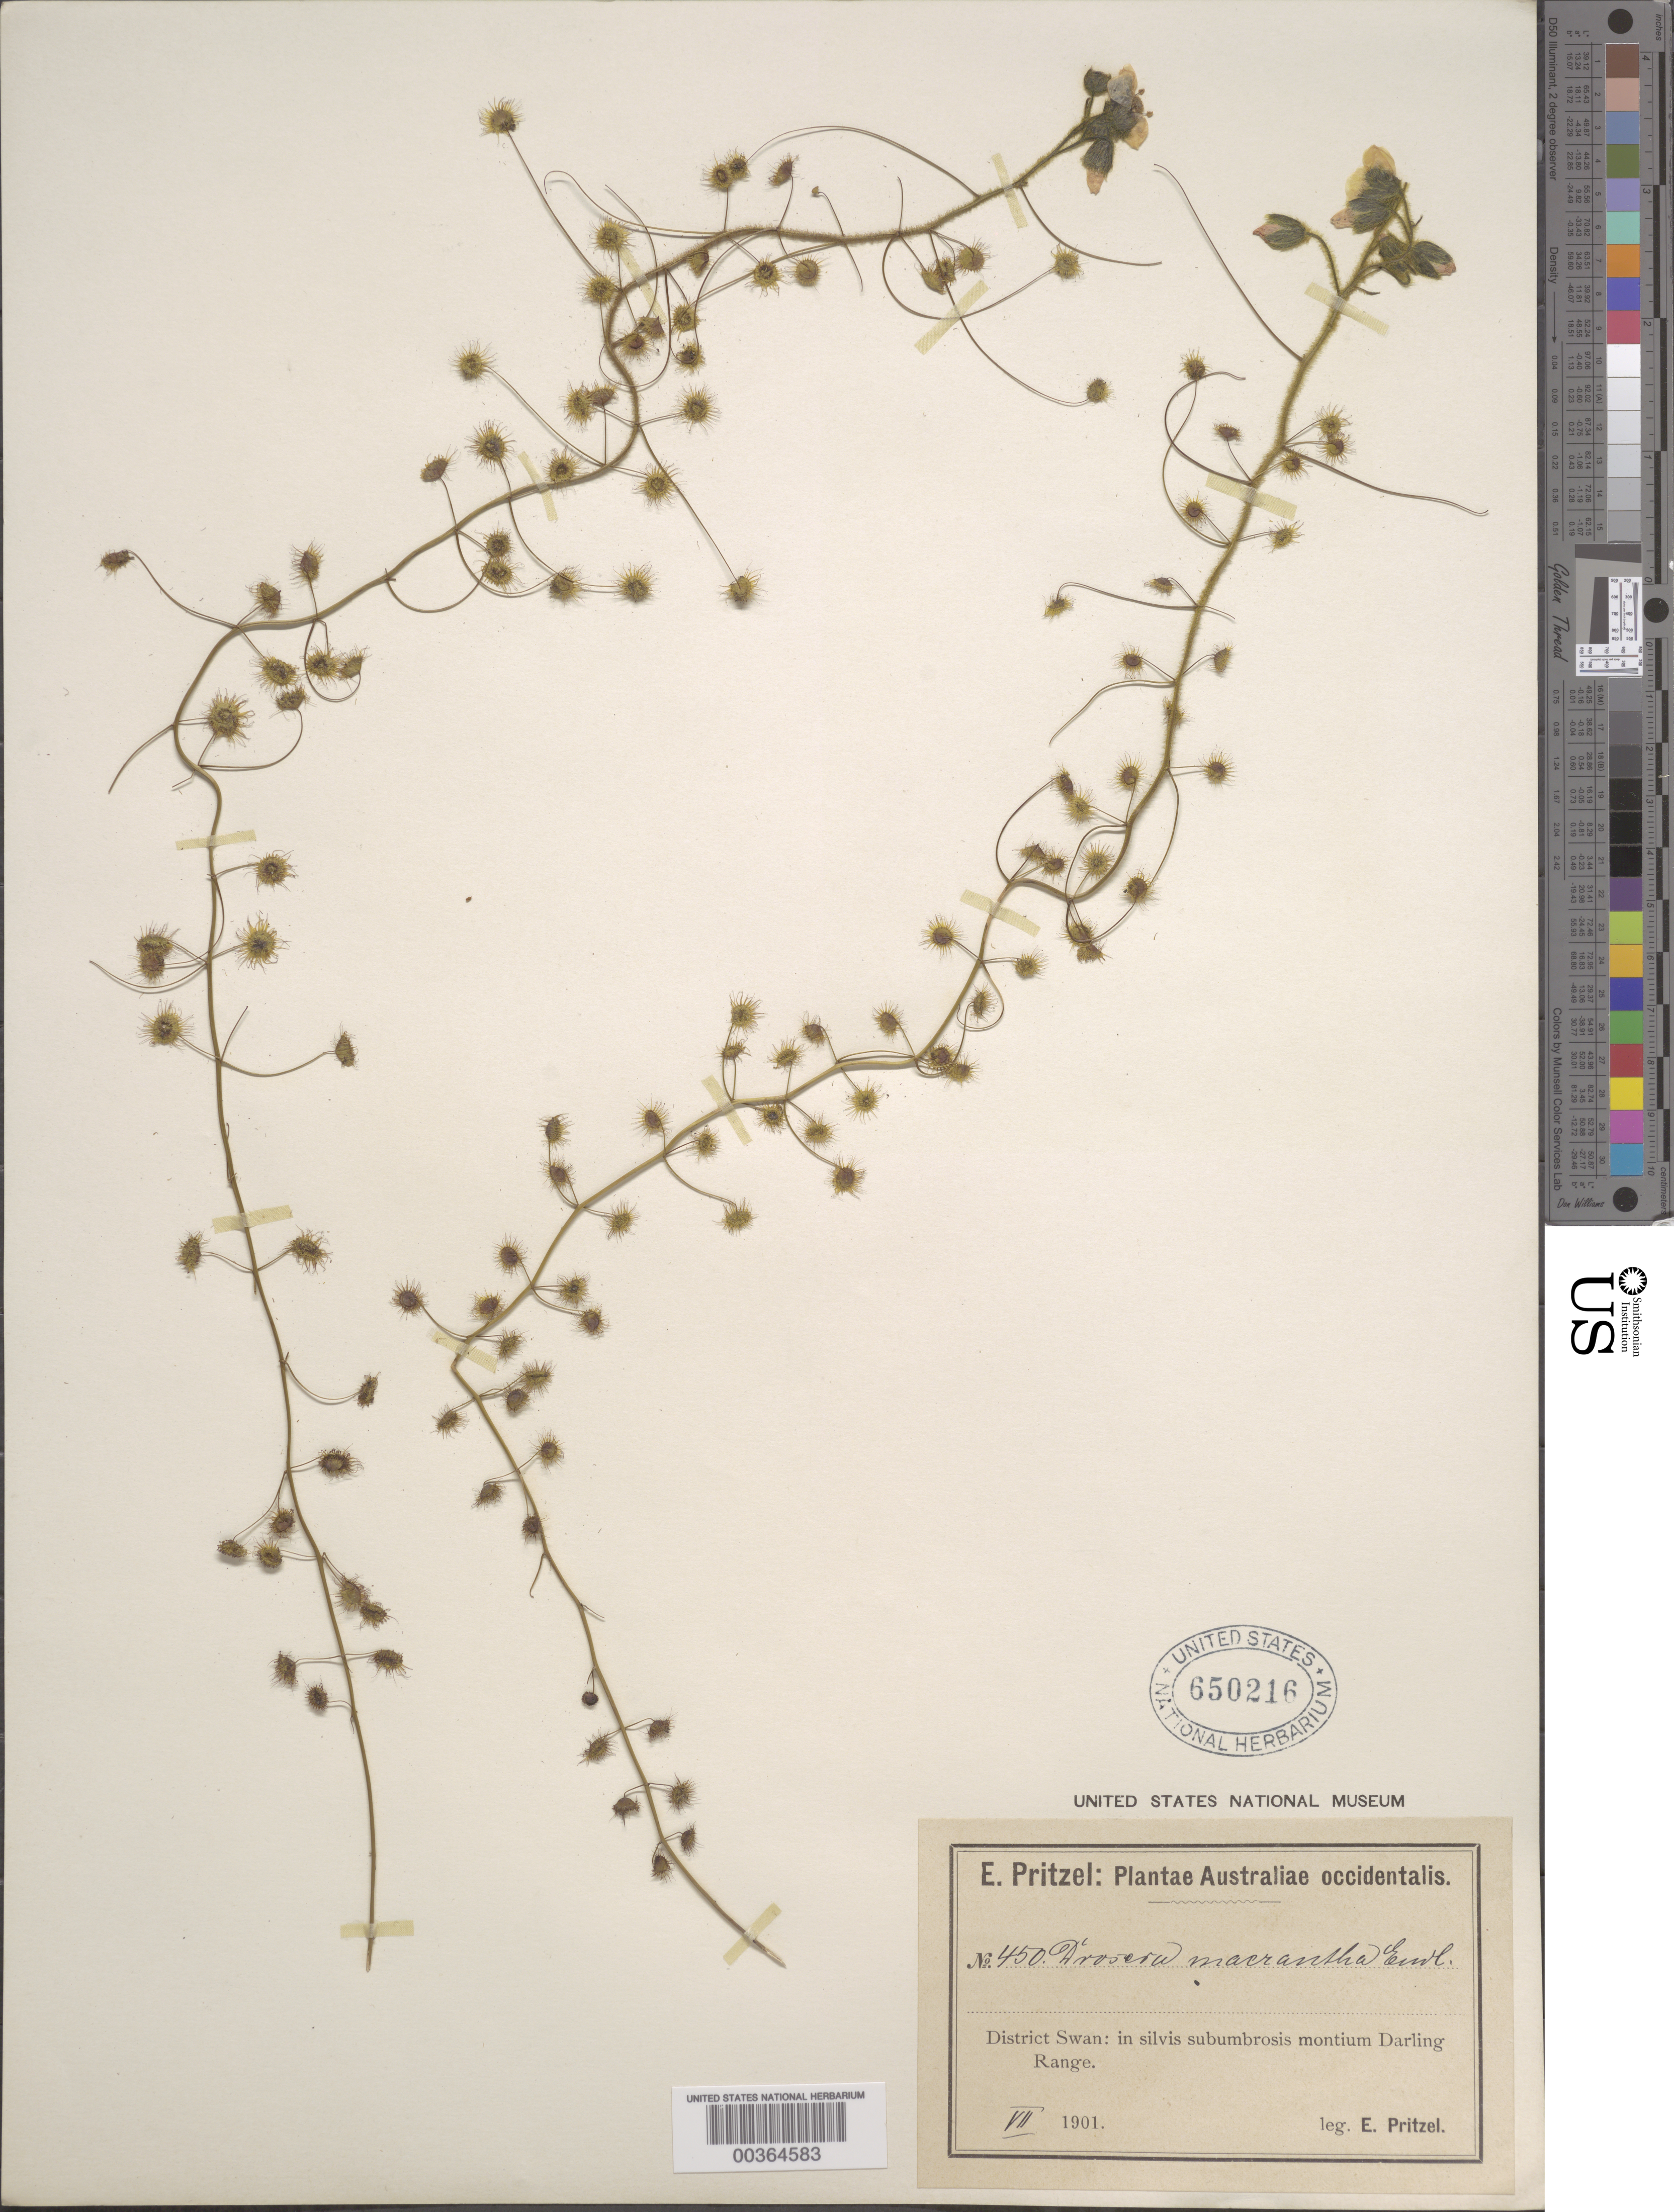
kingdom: Plantae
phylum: Tracheophyta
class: Magnoliopsida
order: Caryophyllales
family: Droseraceae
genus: Drosera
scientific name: Drosera macrantha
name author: Endl.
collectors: E. G. Pritzel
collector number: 450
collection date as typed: Jul 1901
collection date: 1901-07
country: Australia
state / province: Western Australia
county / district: Swan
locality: Darling range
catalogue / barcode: US 650216